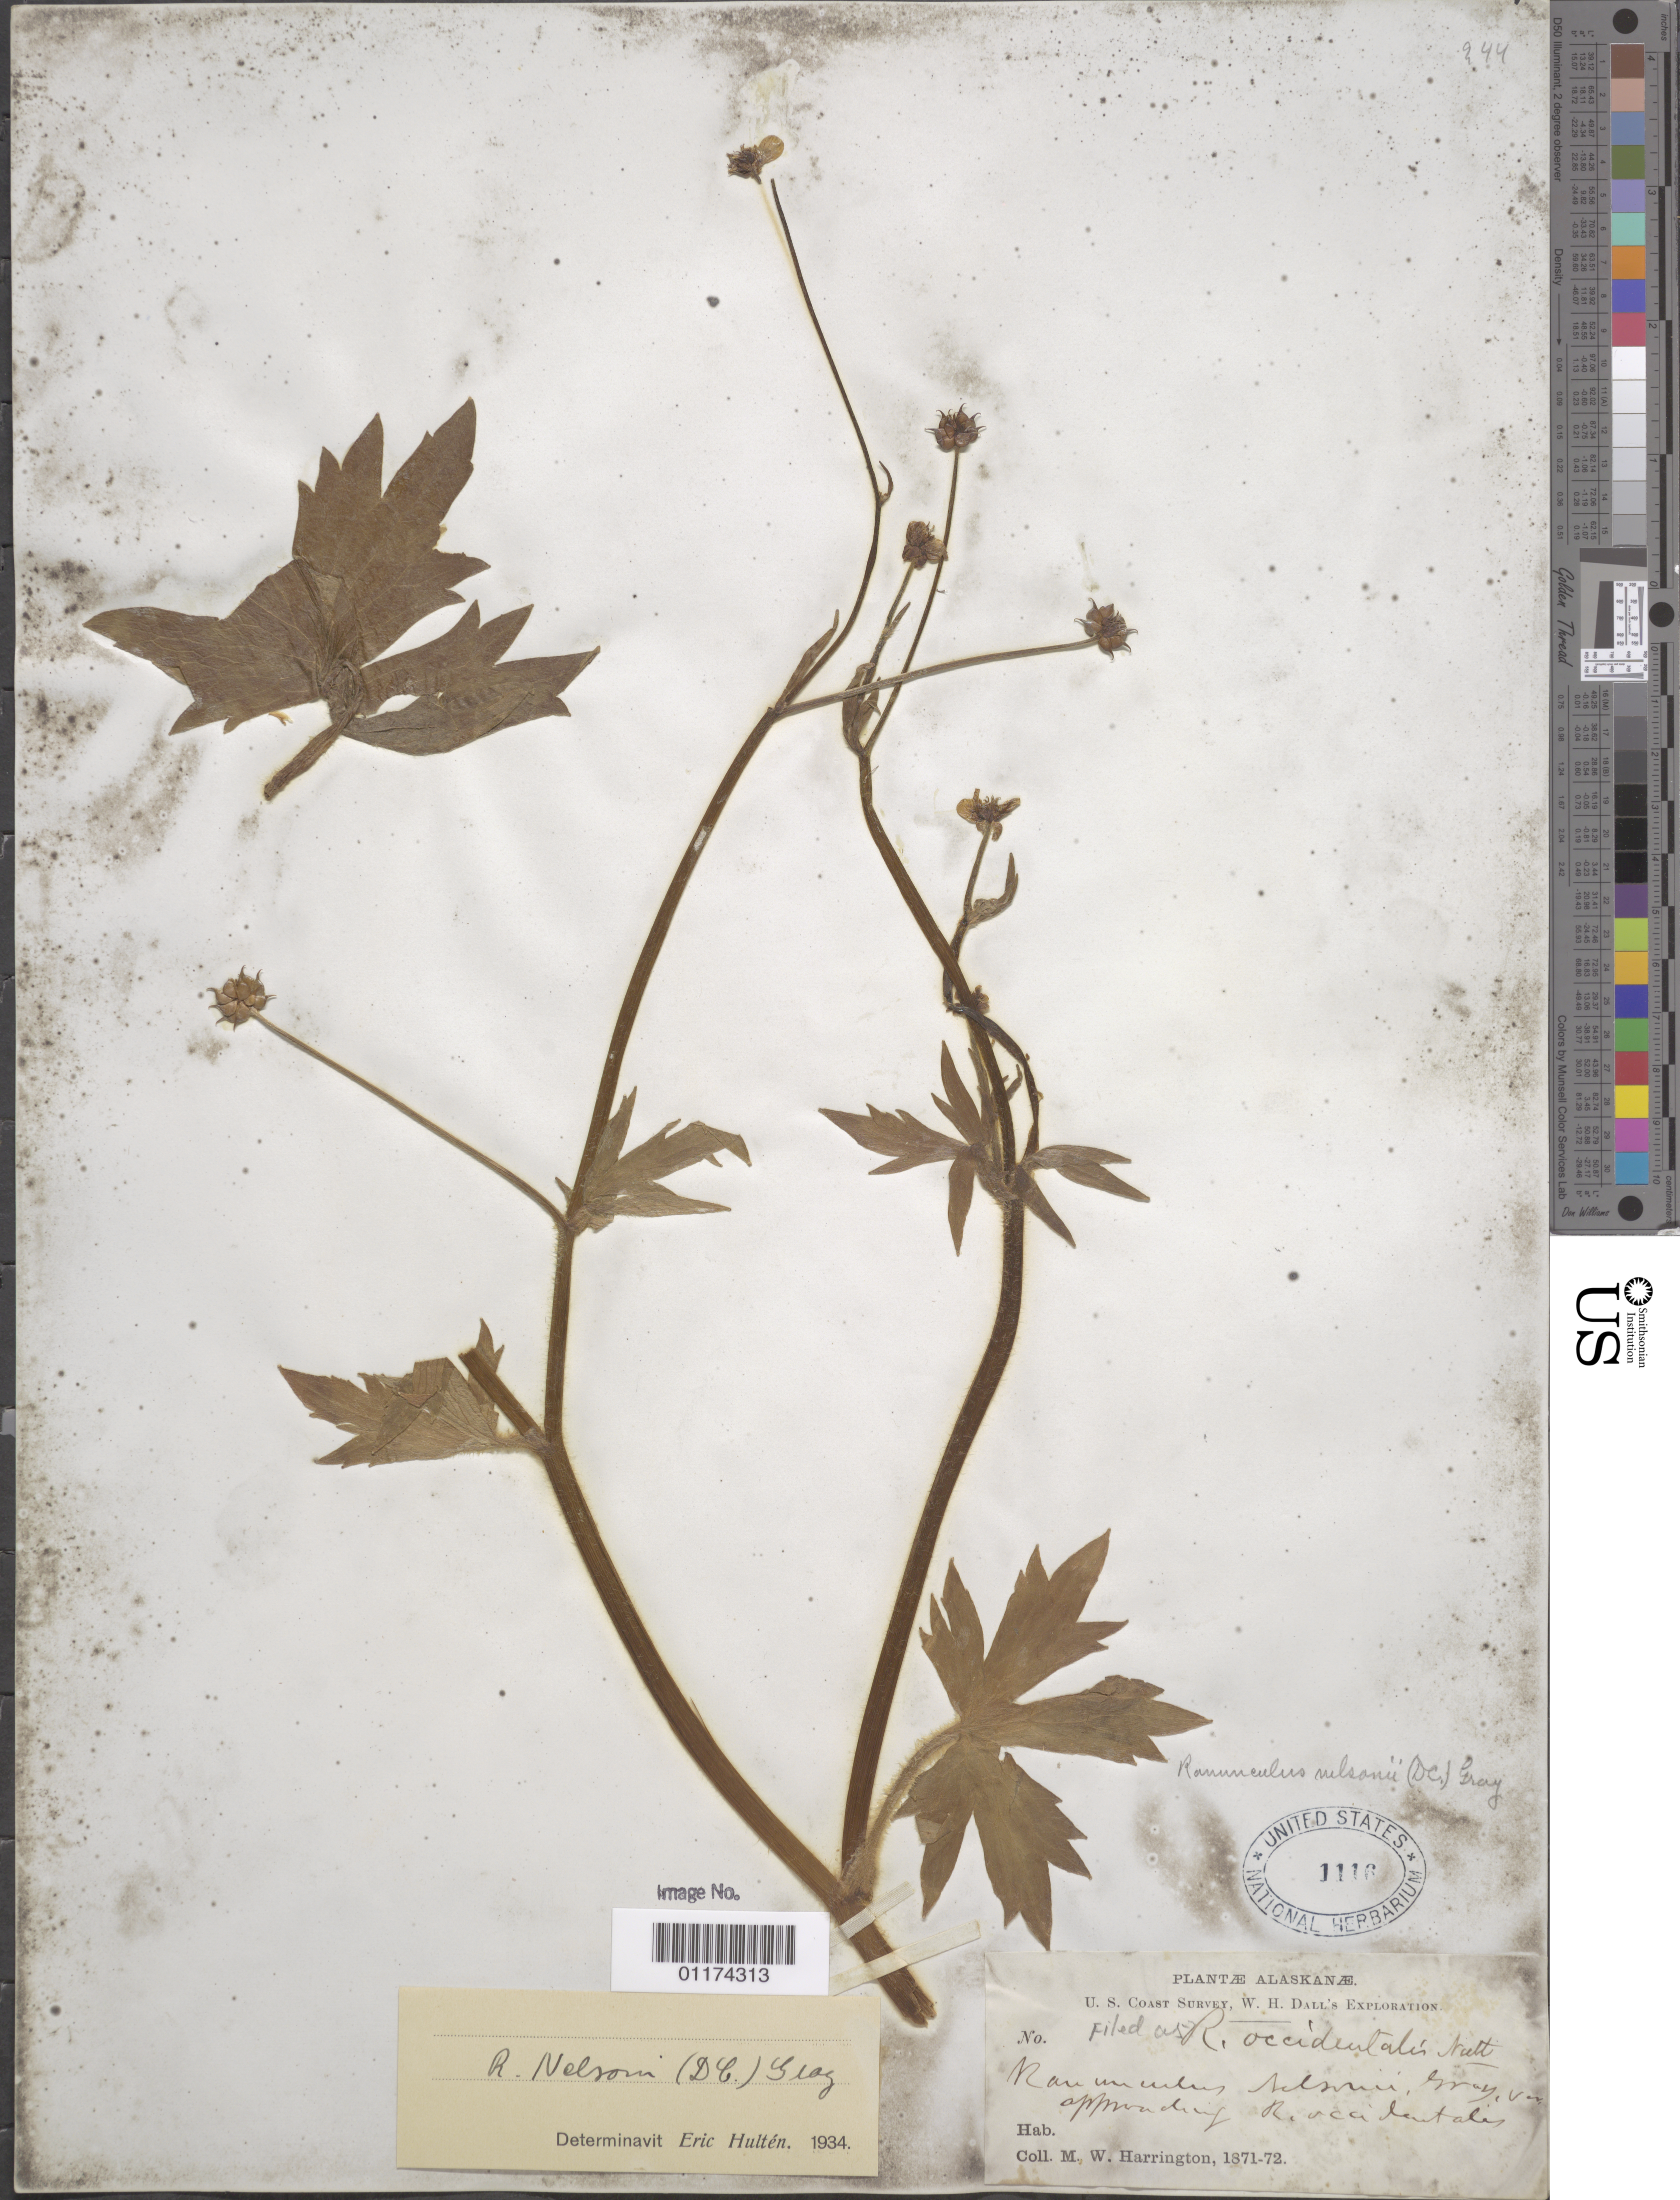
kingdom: Plantae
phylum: Tracheophyta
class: Magnoliopsida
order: Ranunculales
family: Ranunculaceae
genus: Ranunculus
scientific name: Ranunculus occidentalis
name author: Nutt.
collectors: M. W. Harrington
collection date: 1871/1872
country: United States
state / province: Alaska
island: Shumagin Is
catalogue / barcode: US 1116